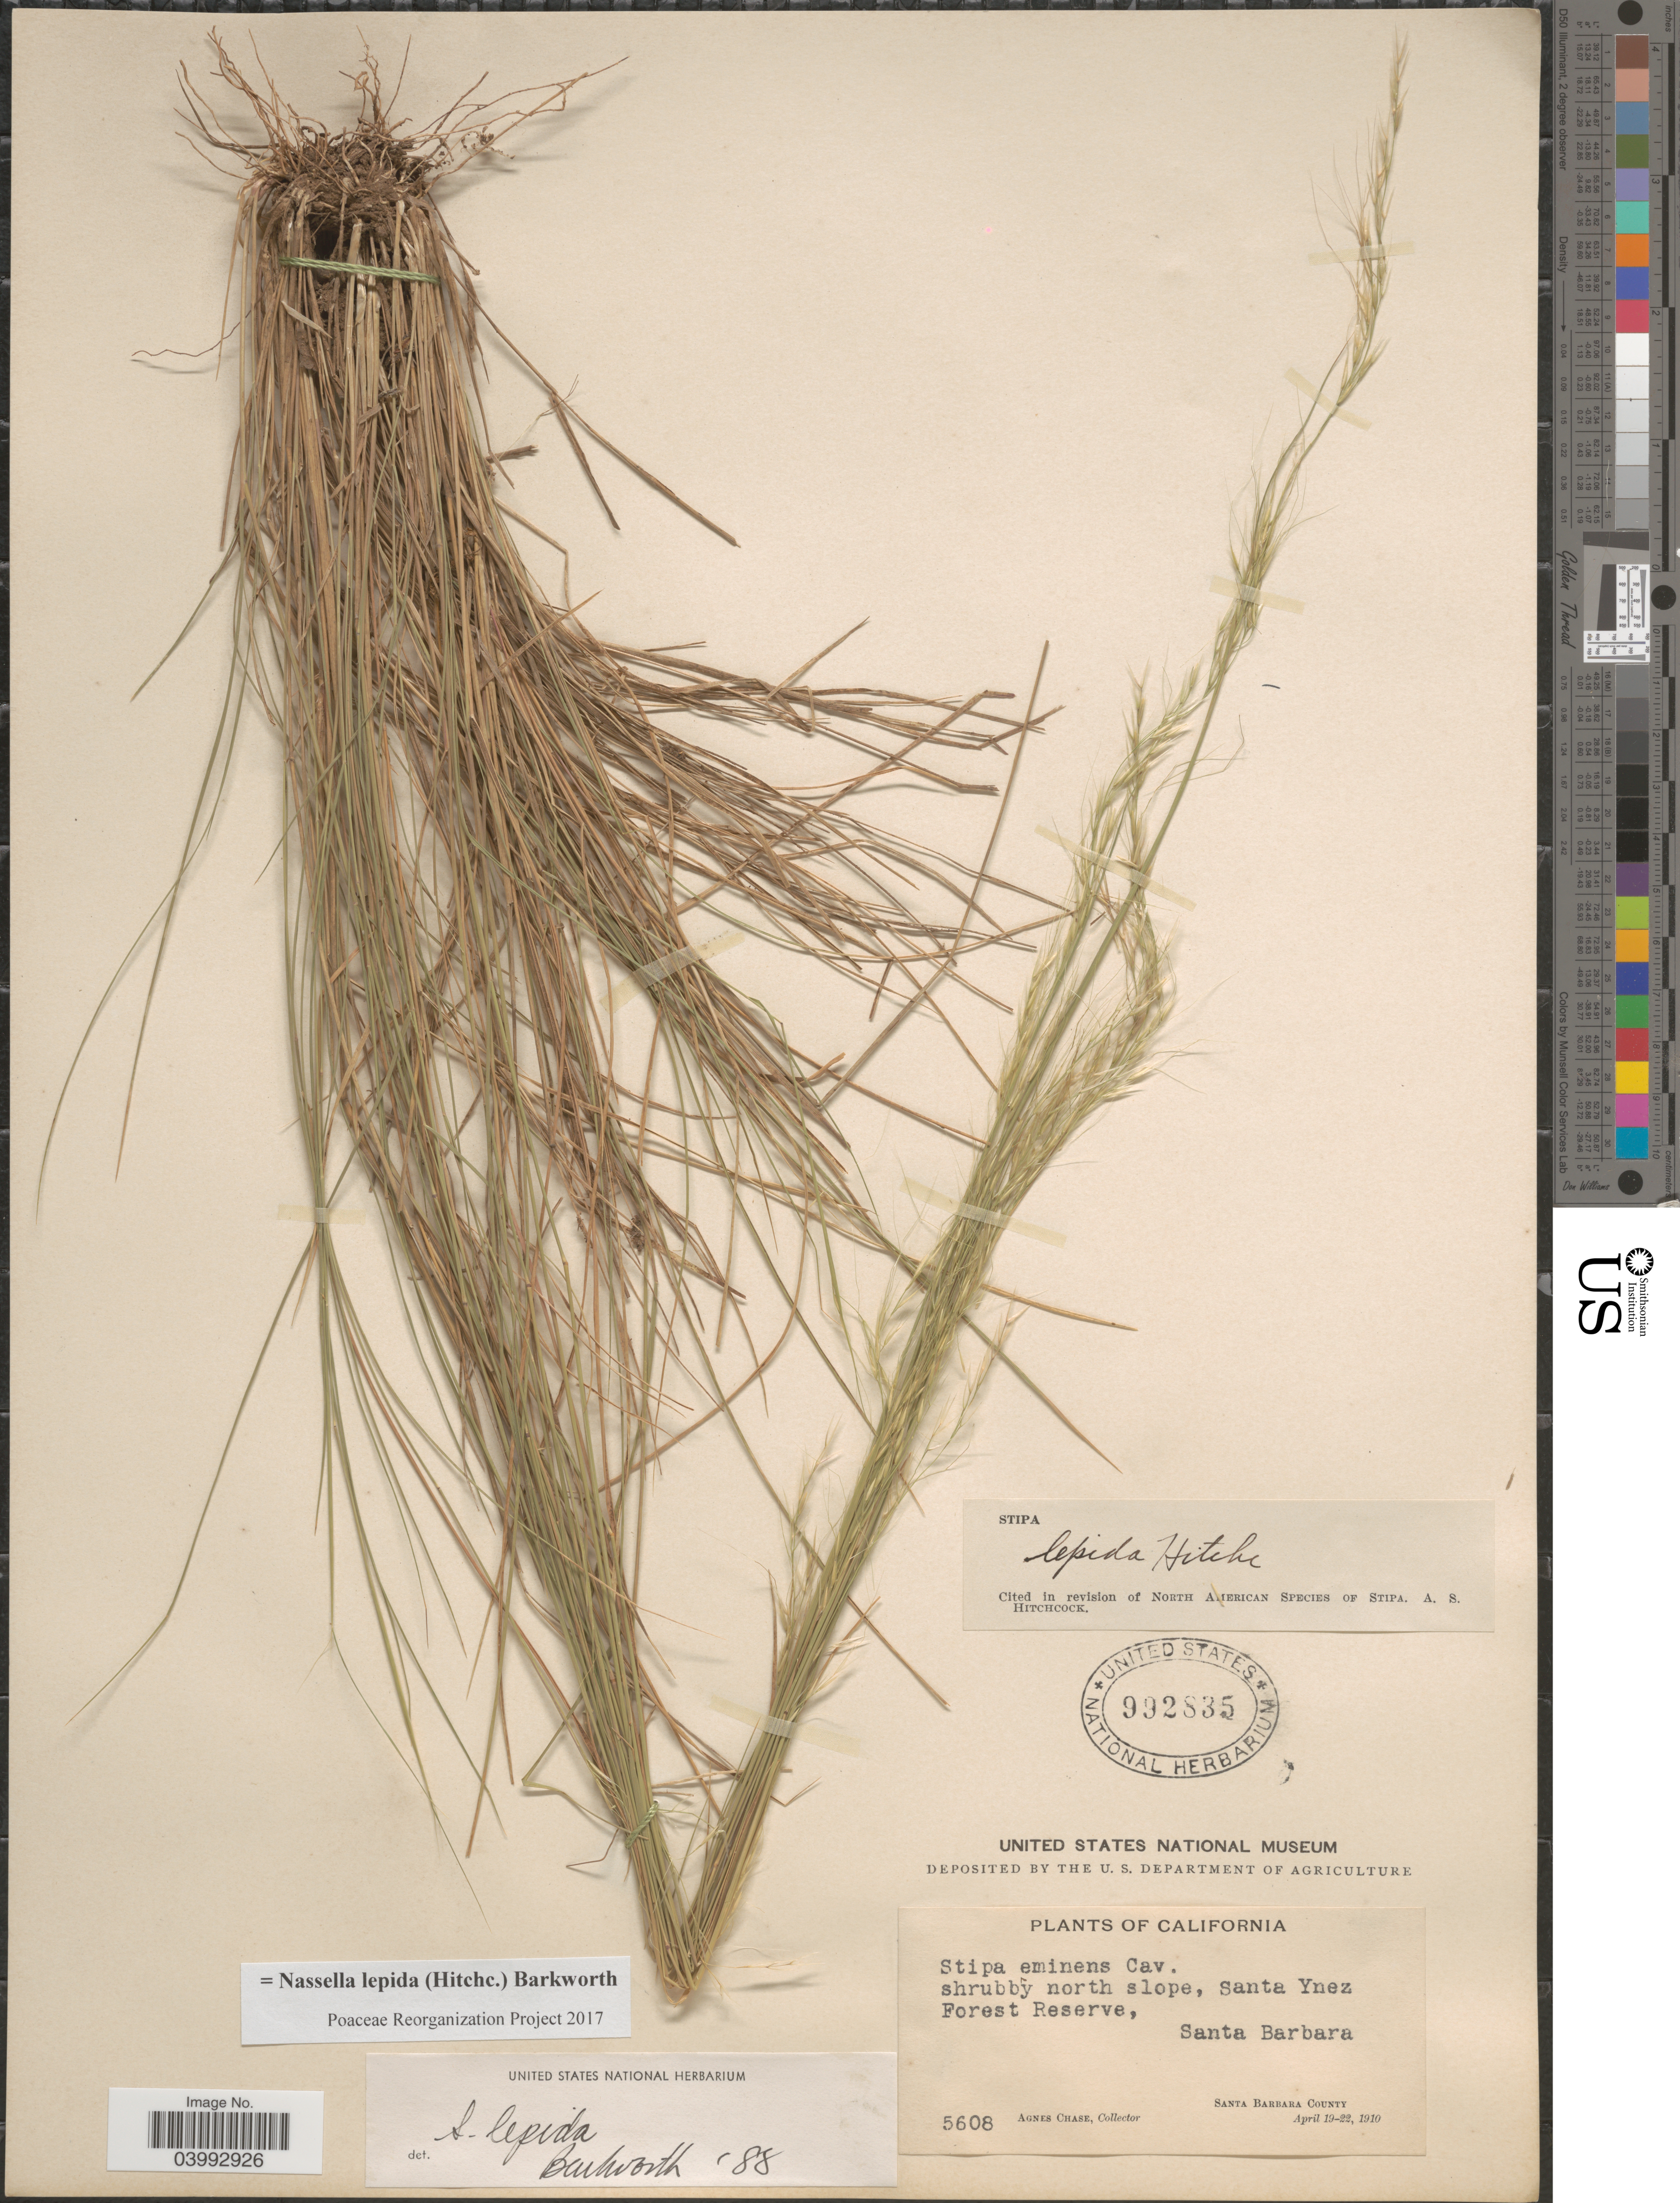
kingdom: Plantae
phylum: Tracheophyta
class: Liliopsida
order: Poales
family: Poaceae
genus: Nassella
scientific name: Nassella lepida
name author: (Hitchc.) Barkworth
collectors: A. Chase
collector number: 5608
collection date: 1910-04-19/1910-04-22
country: United States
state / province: California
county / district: Santa Barbara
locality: Shrubby north slope, Santa Ynez Forest Reserve, Santa Barbara. Santa Barbara County.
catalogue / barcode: US 992835